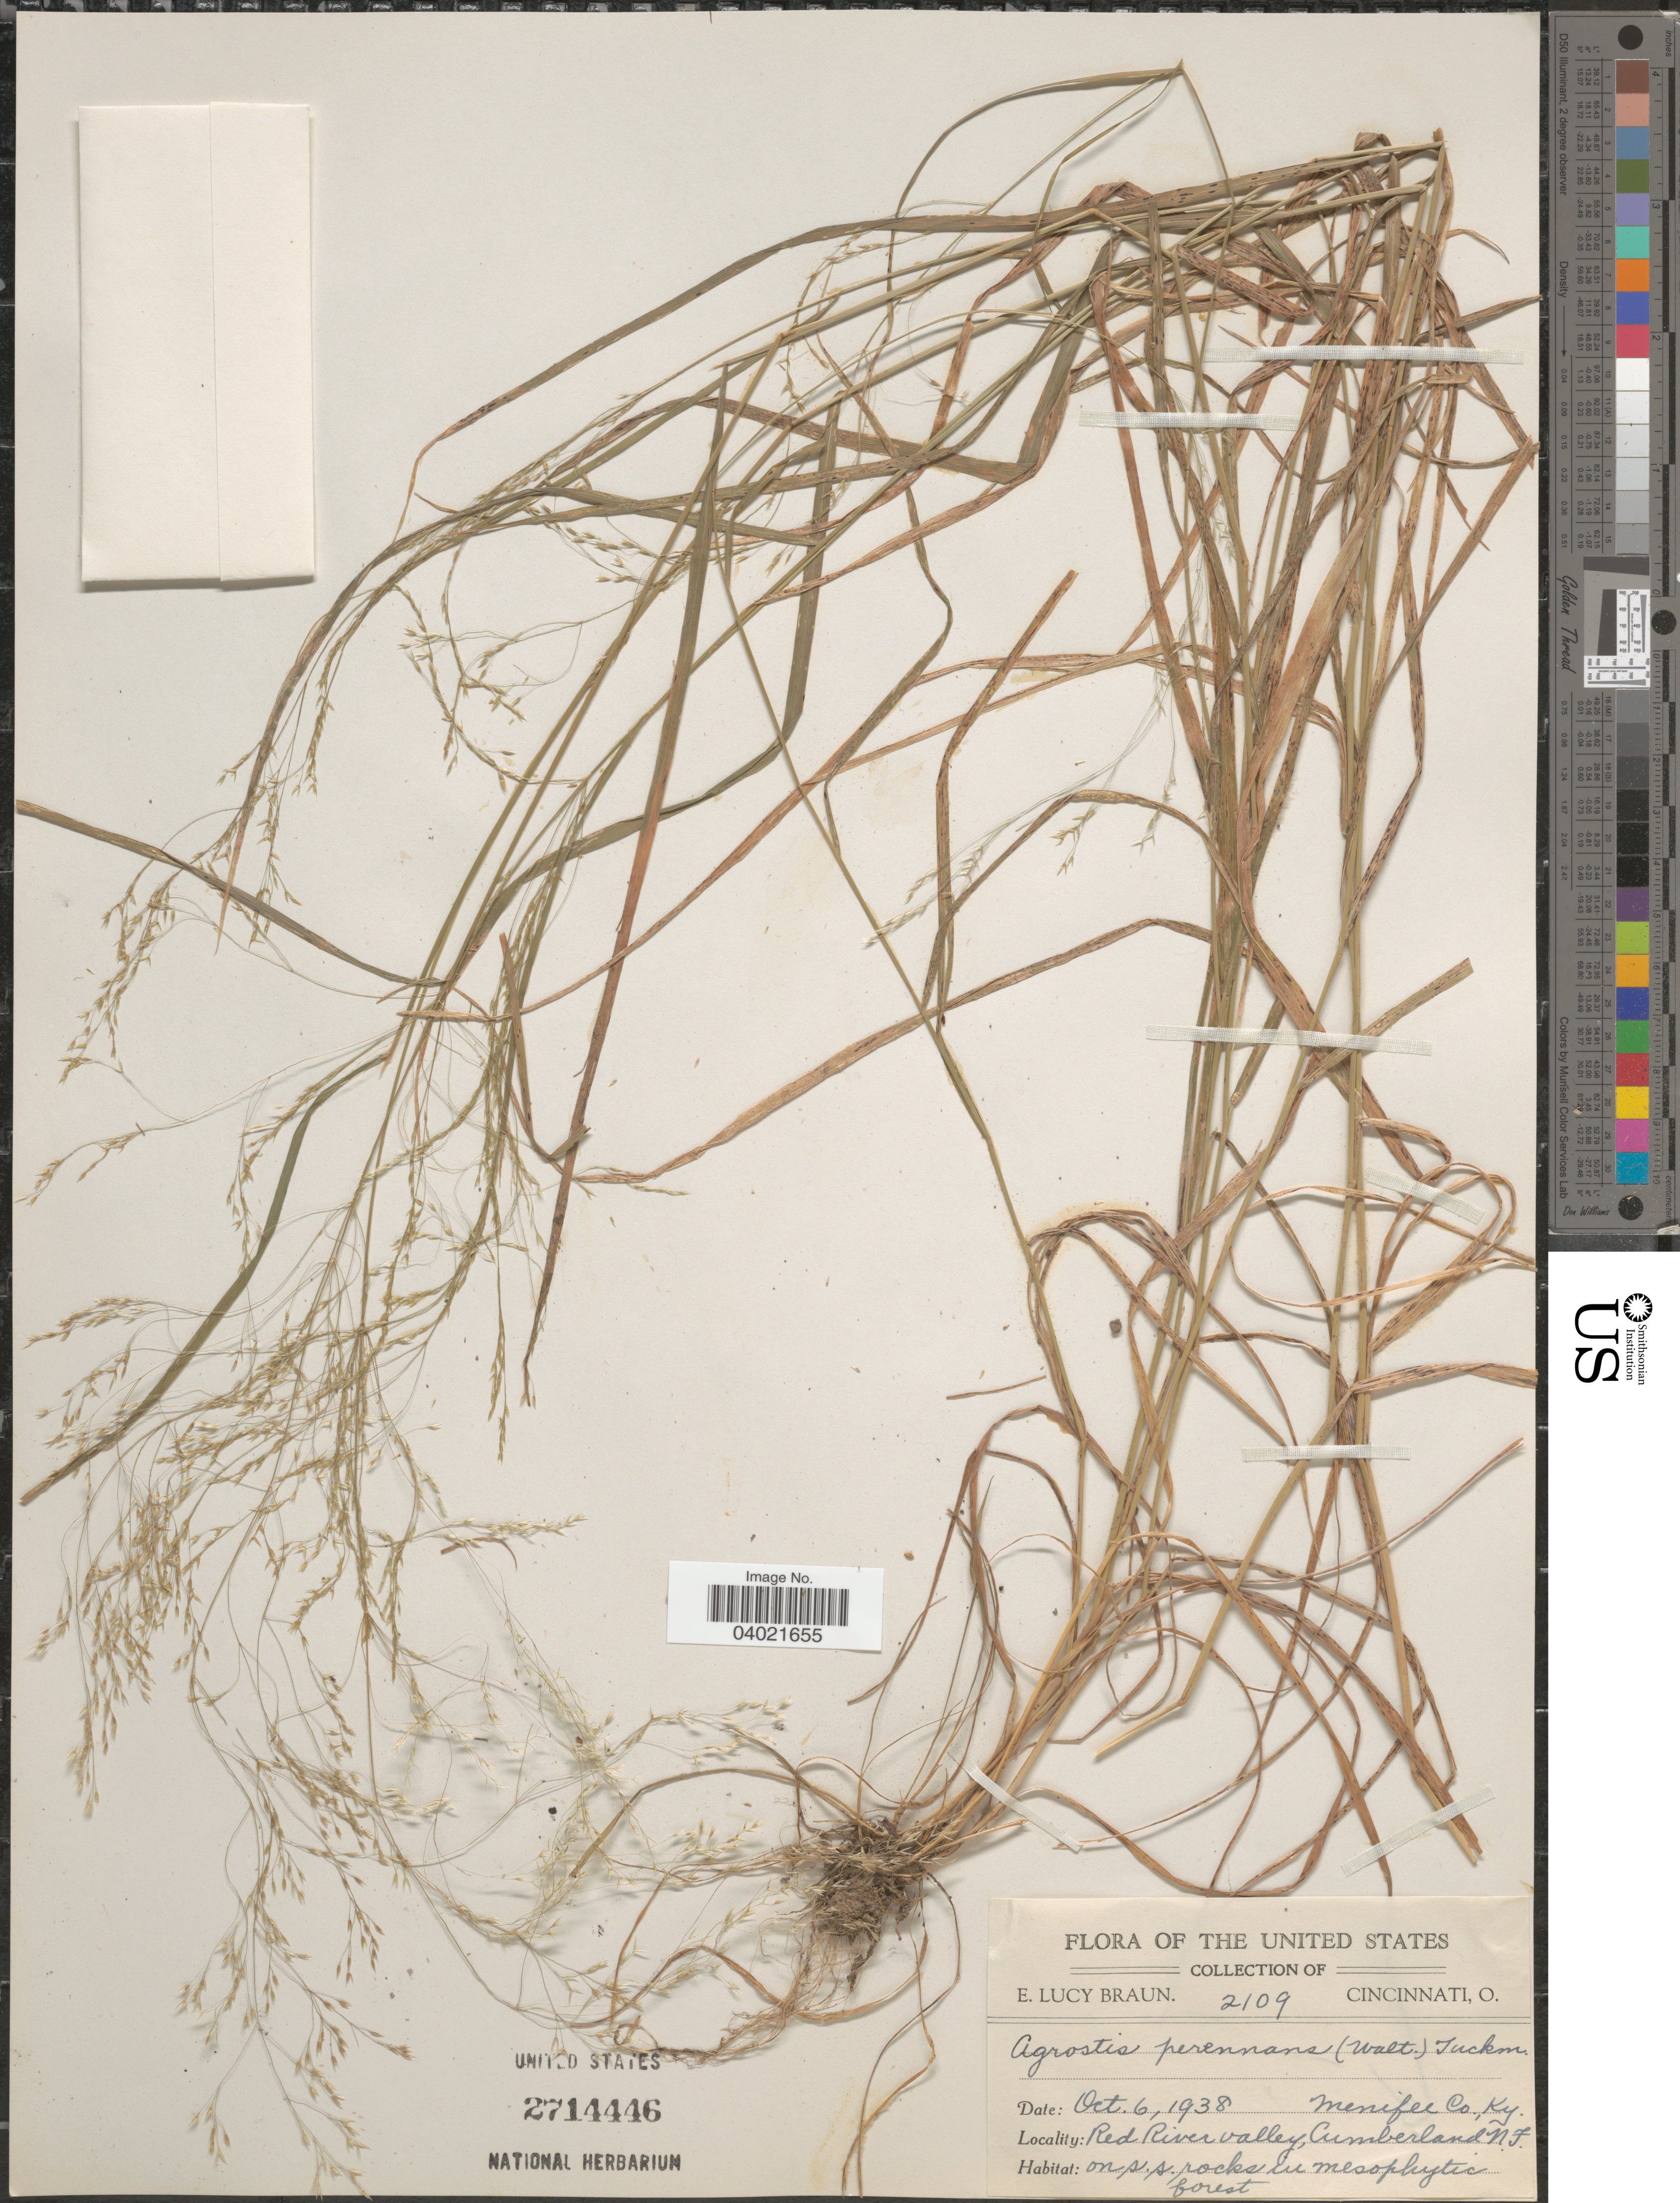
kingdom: Plantae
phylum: Tracheophyta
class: Liliopsida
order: Poales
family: Poaceae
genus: Agrostis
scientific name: Agrostis perennans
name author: (Walter) Tuck.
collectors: E. L. Braun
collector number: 2109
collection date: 1938-10-06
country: United States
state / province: Kentucky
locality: Menifee Co. Red River valley, Cumberland N. F. on s.s. rocks in mesophytic forest.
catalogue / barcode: US 2714446